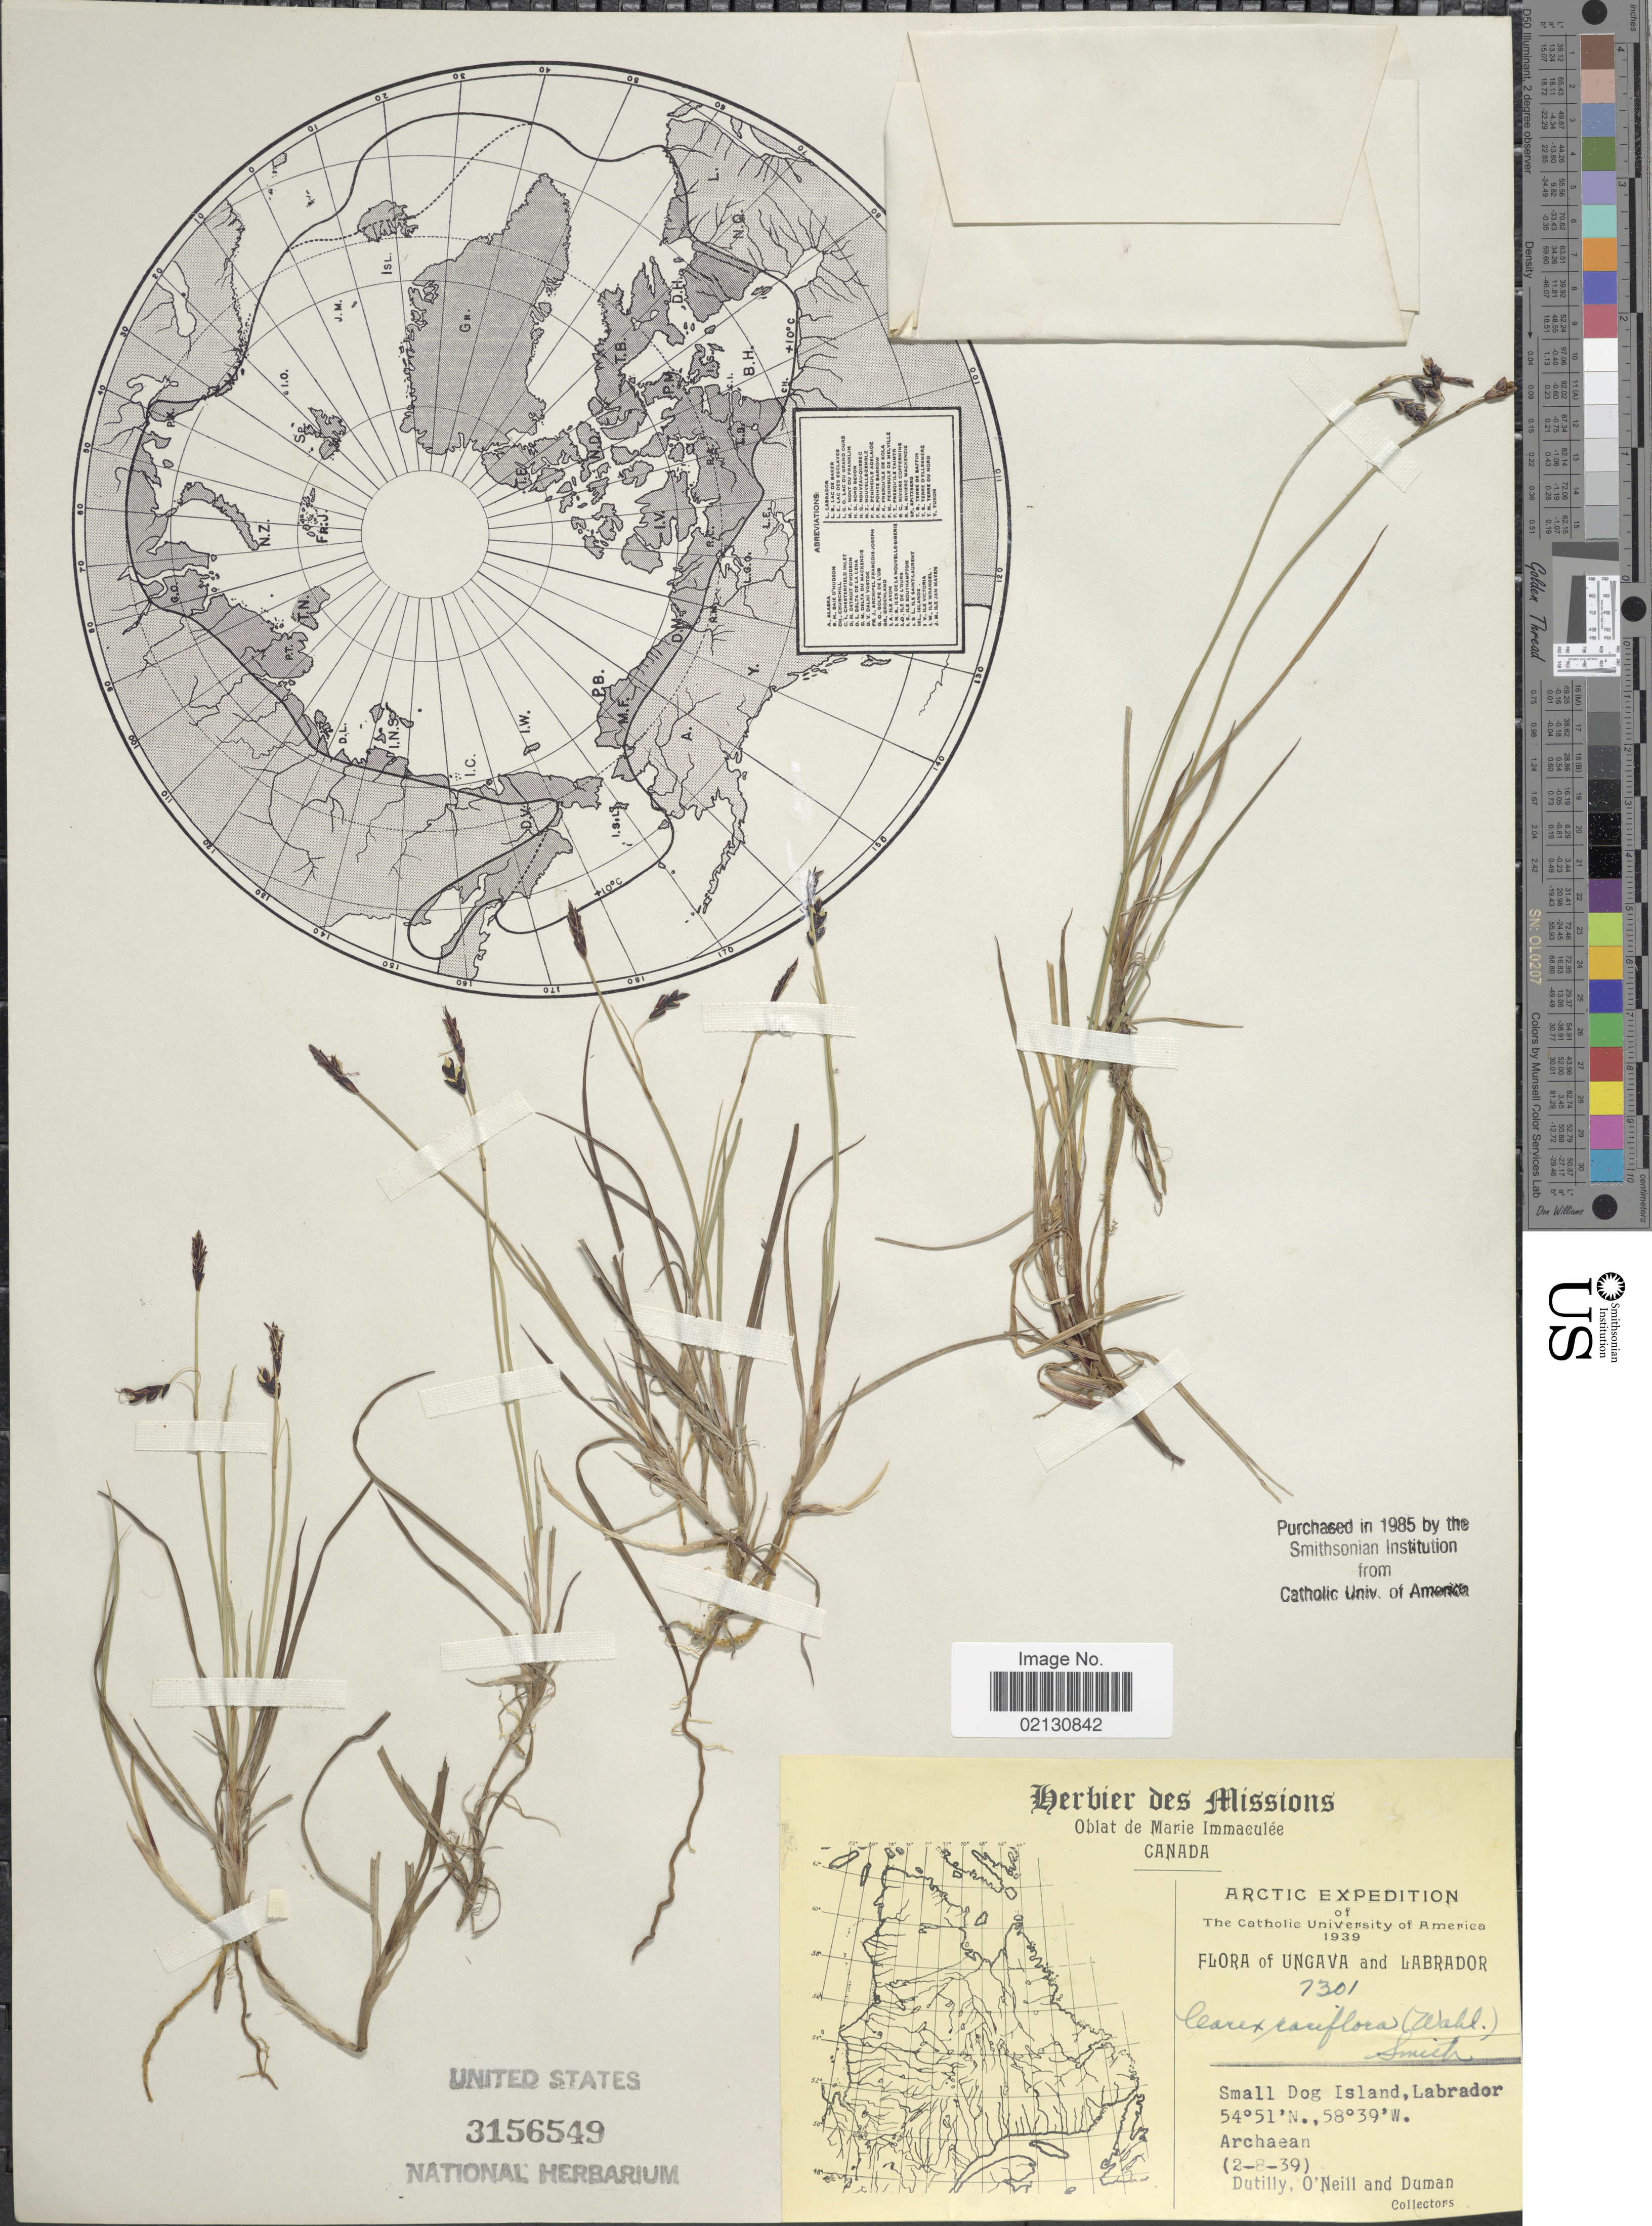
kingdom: Plantae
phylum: Tracheophyta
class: Liliopsida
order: Poales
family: Cyperaceae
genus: Carex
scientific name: Carex rariflora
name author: (Wahlenb.) Sm.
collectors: -. Dutilly, O' Neill & -. Duman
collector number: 7301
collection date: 1939-08-02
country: Canada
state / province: Newfoundland and Labrador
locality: Arctic. Small Dog Island. Labrador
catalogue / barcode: US 3156549